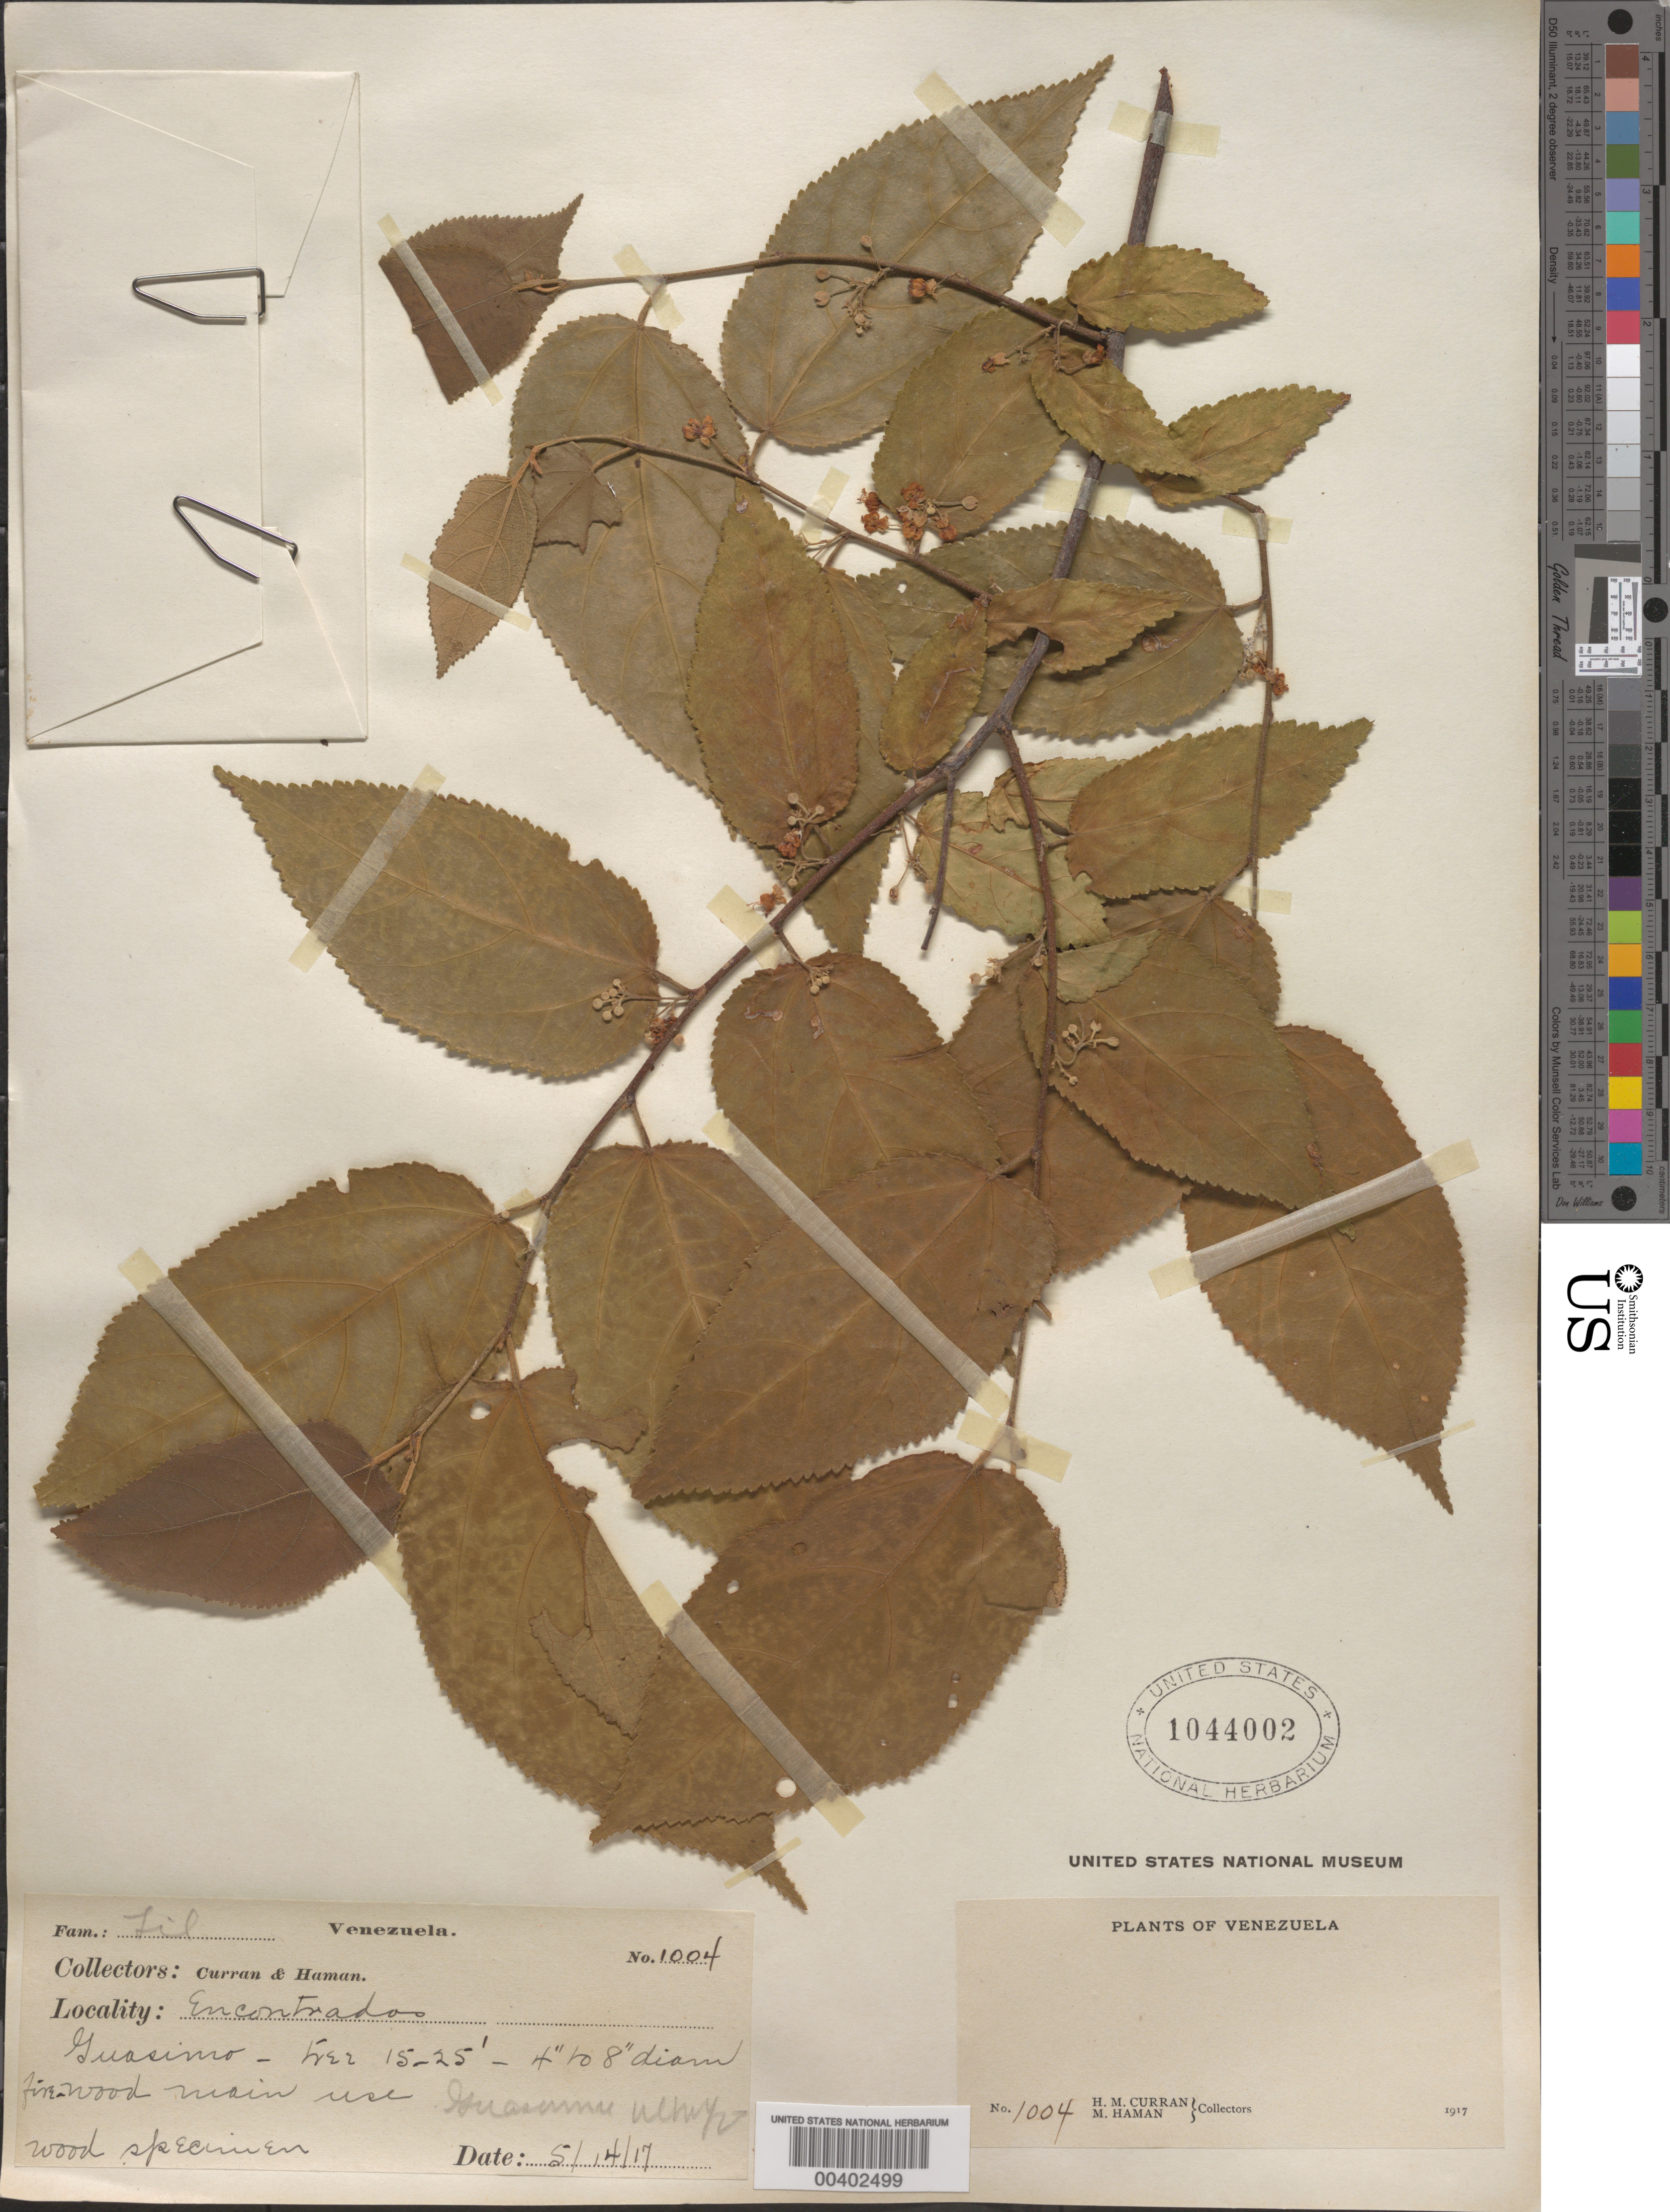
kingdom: Plantae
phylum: Tracheophyta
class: Magnoliopsida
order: Malvales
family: Malvaceae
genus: Guazuma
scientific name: Guazuma ulmifolia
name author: Lam.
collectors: H. M. Curran & M. Haman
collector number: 1004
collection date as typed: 14 May 1917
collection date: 1917-05-14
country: Venezuela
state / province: Zulia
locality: Encontrados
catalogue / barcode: US 1044002